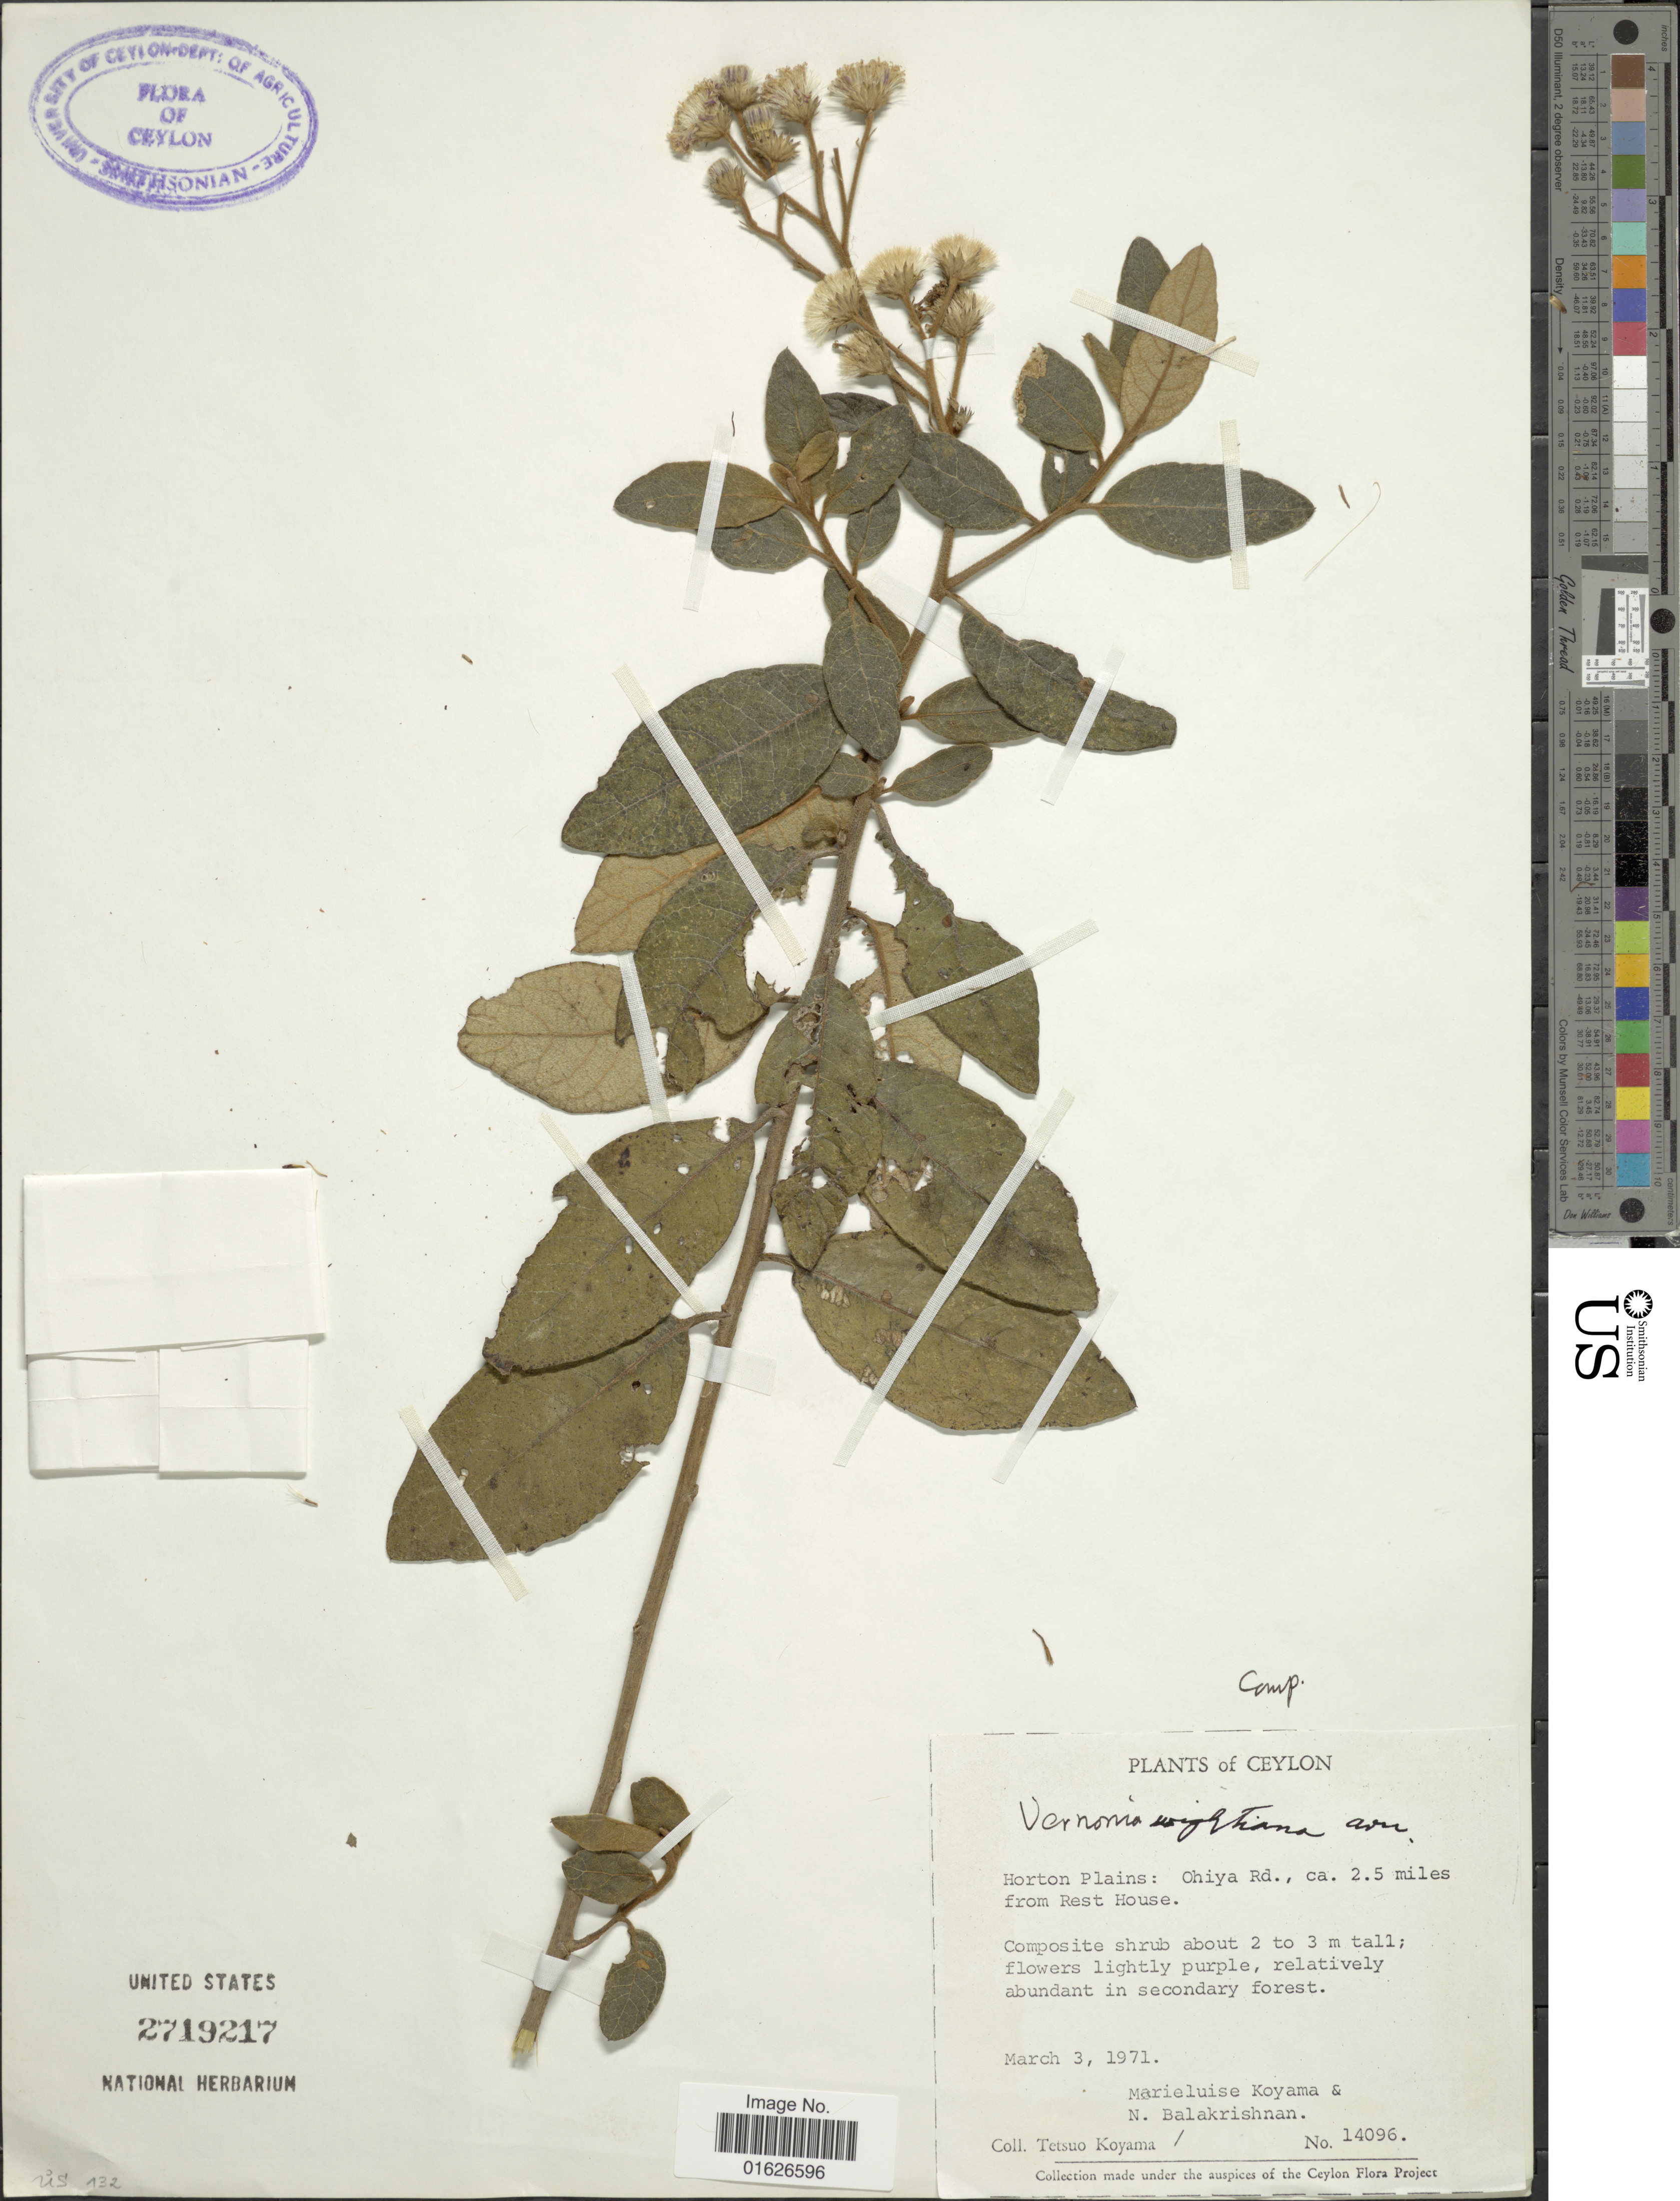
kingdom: Plantae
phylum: Tracheophyta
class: Magnoliopsida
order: Asterales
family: Asteraceae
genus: Uniyala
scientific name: Uniyala wightiana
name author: (Arn.) H. Rob. & Skvarla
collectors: T. Koyama, M. Koyama & N. Balakrishnan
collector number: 14096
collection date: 1971-03-03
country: Sri Lanka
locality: Ceylon, Horton Plains, Ohiya Rd. ca 2.5 miles from Rest House.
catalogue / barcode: US 2719217